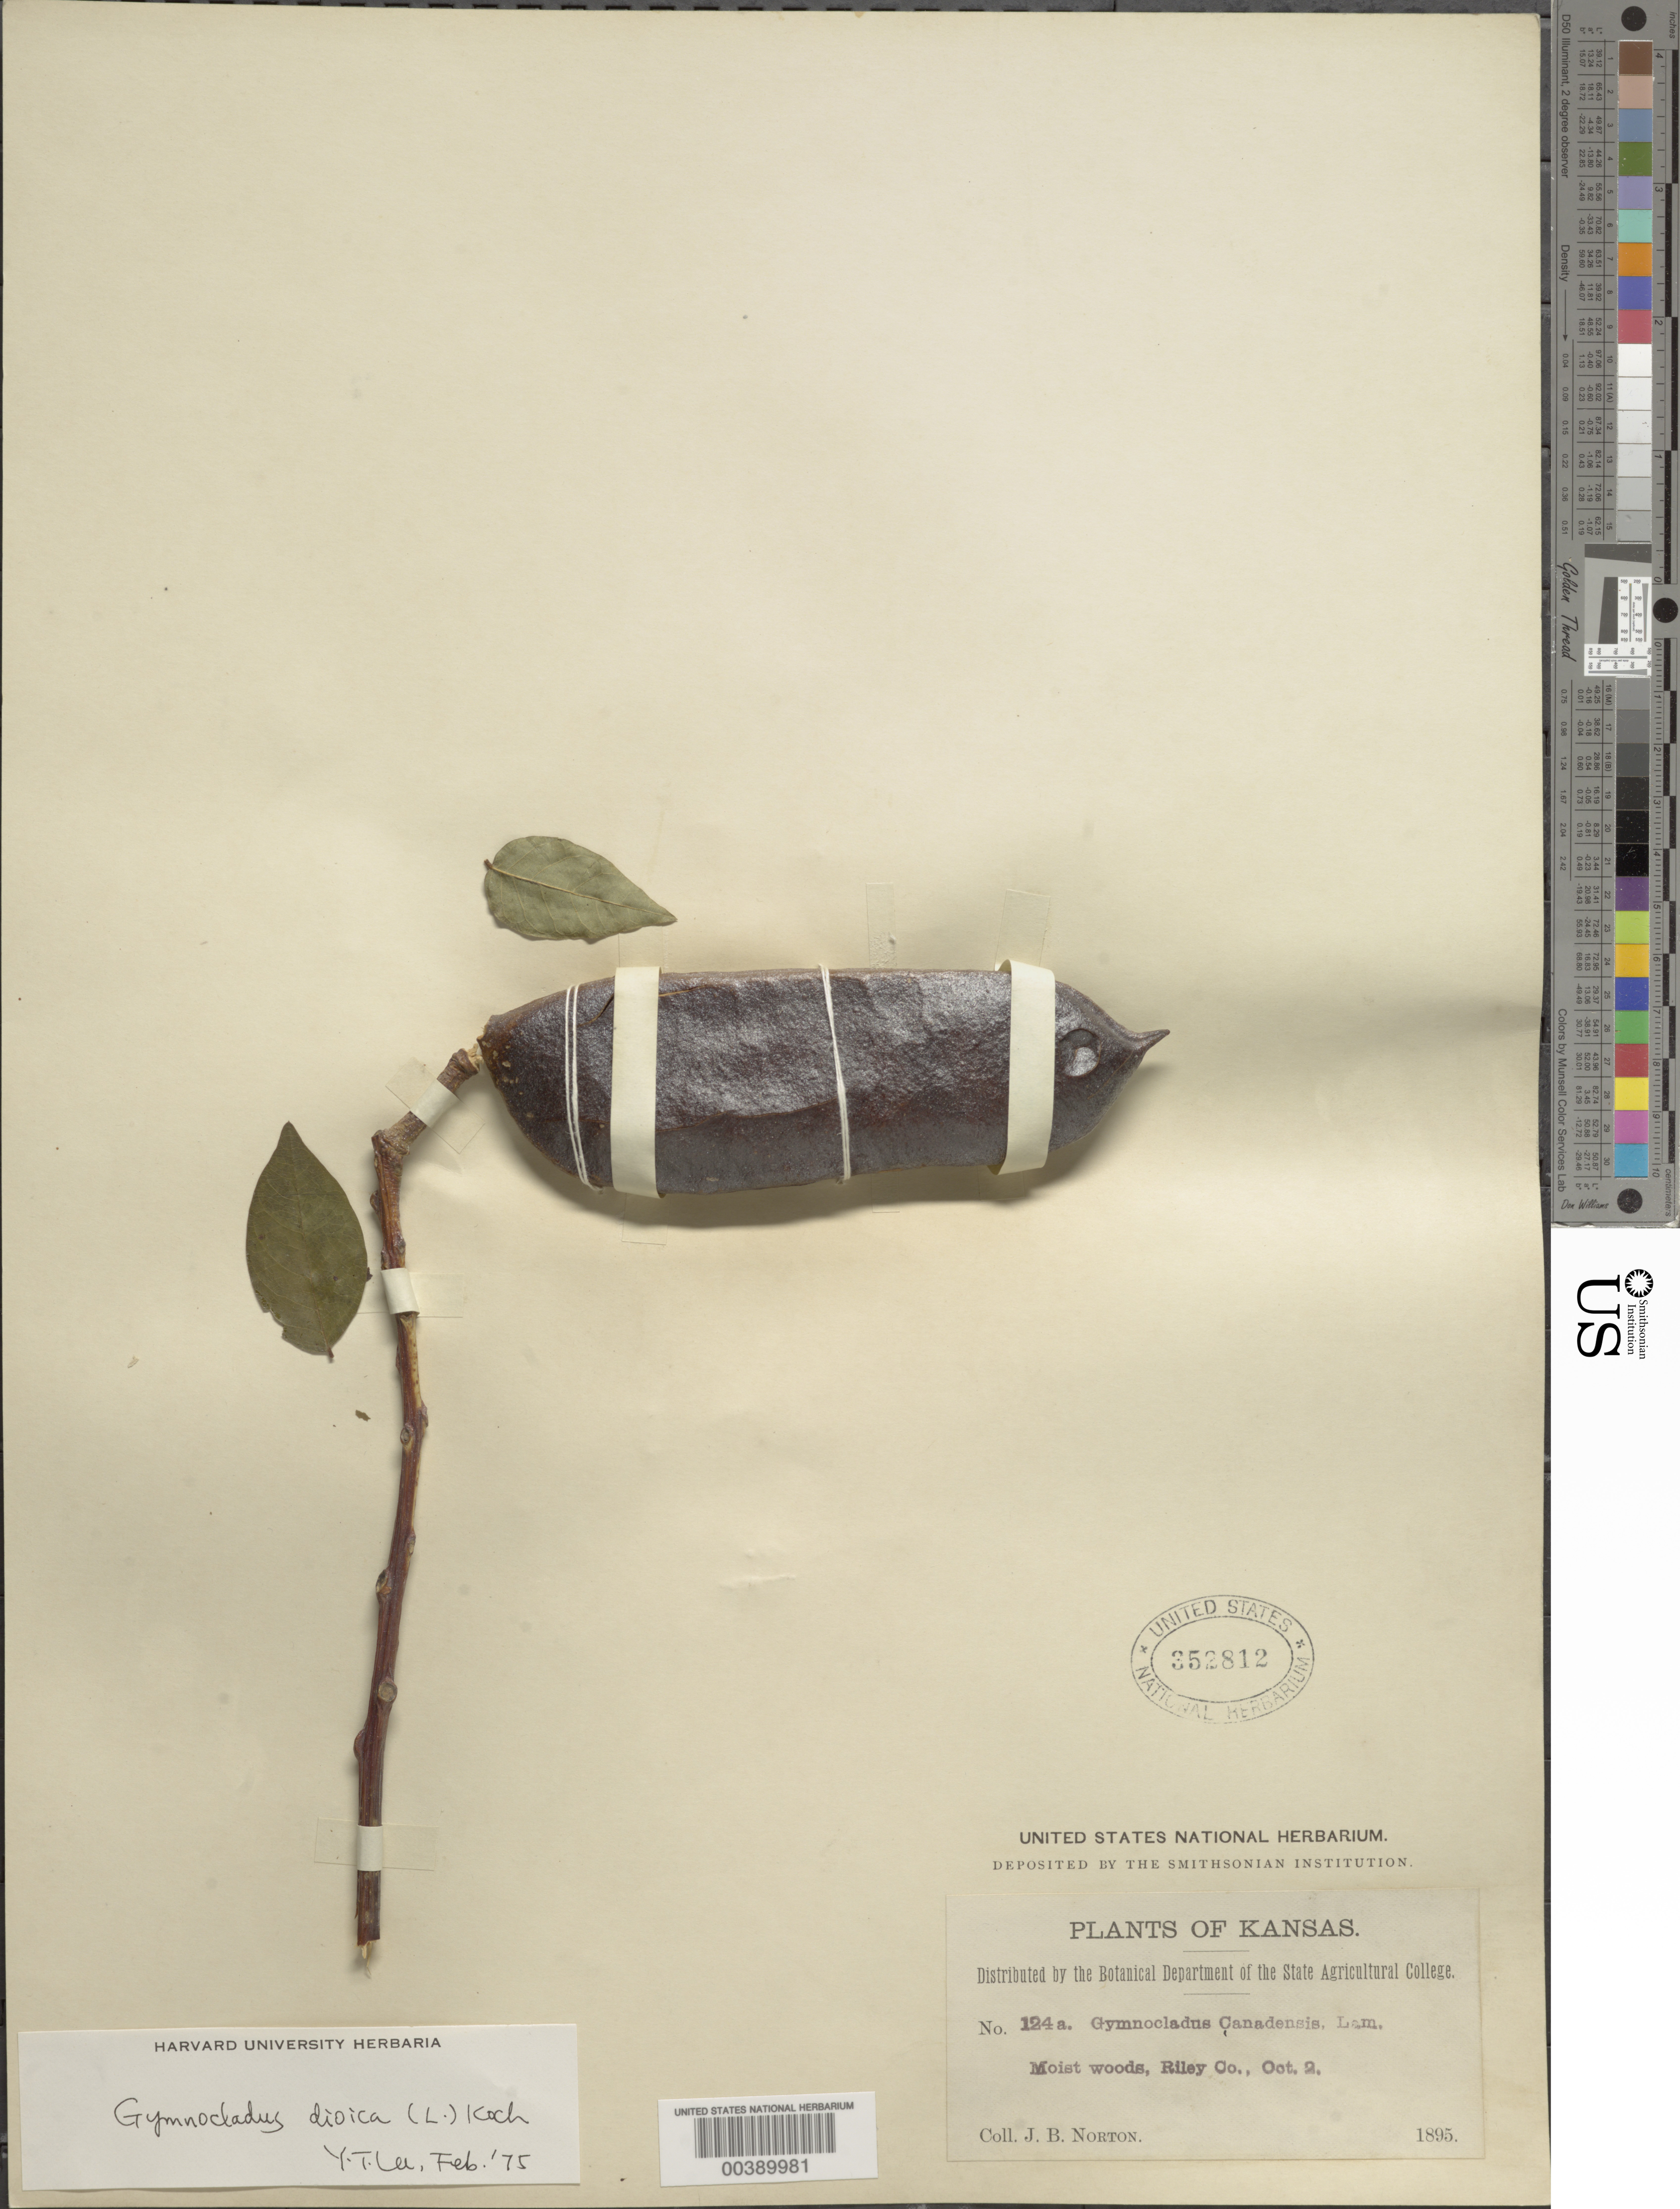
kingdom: Plantae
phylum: Tracheophyta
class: Magnoliopsida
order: Fabales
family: Fabaceae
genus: Gymnocladus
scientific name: Gymnocladus dioicus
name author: (L.) K. Koch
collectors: J. Norton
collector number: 124a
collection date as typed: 02 Oct 1895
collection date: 1895-10-02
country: United States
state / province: Kansas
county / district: Riley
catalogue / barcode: US 352812